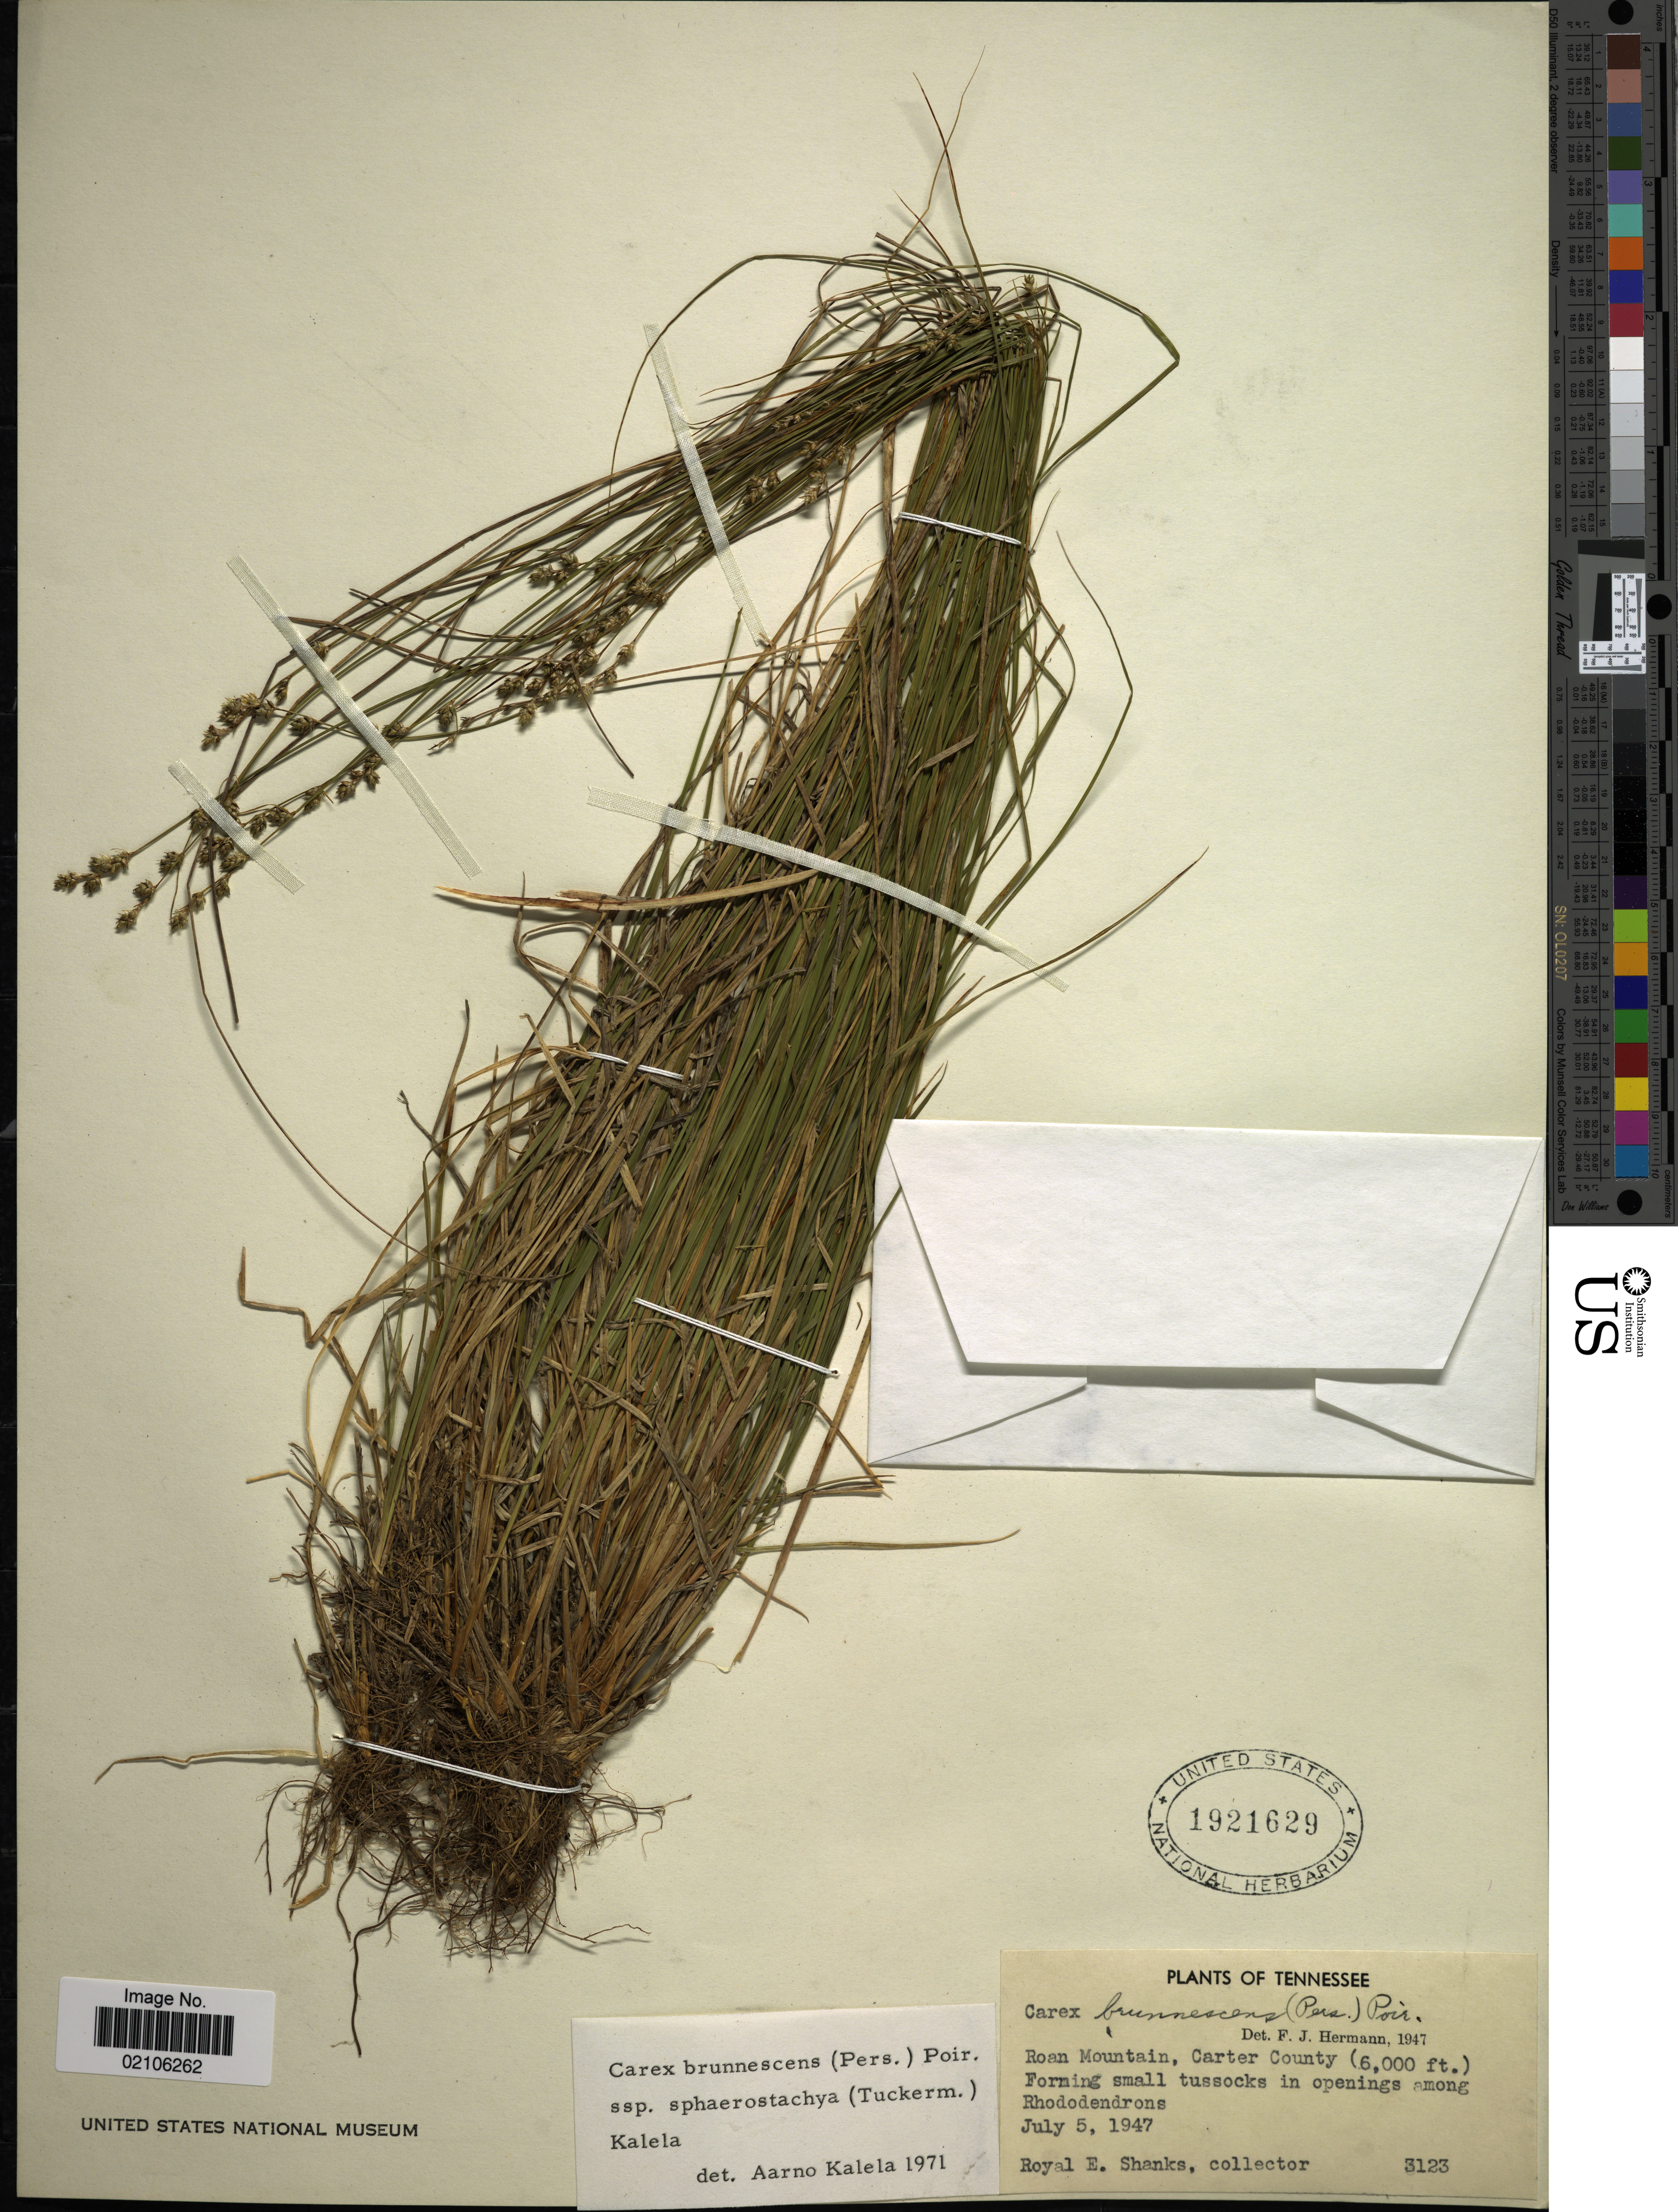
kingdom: Plantae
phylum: Tracheophyta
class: Liliopsida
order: Poales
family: Cyperaceae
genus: Carex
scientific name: Carex brunnescens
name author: (Pers.) Poir.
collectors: R. Shanks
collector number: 3123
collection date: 1947-07-05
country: United States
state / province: Tennessee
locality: Roan Mountain, Carter County, in openings among Rhododendrons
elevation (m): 1829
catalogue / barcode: US 1921629